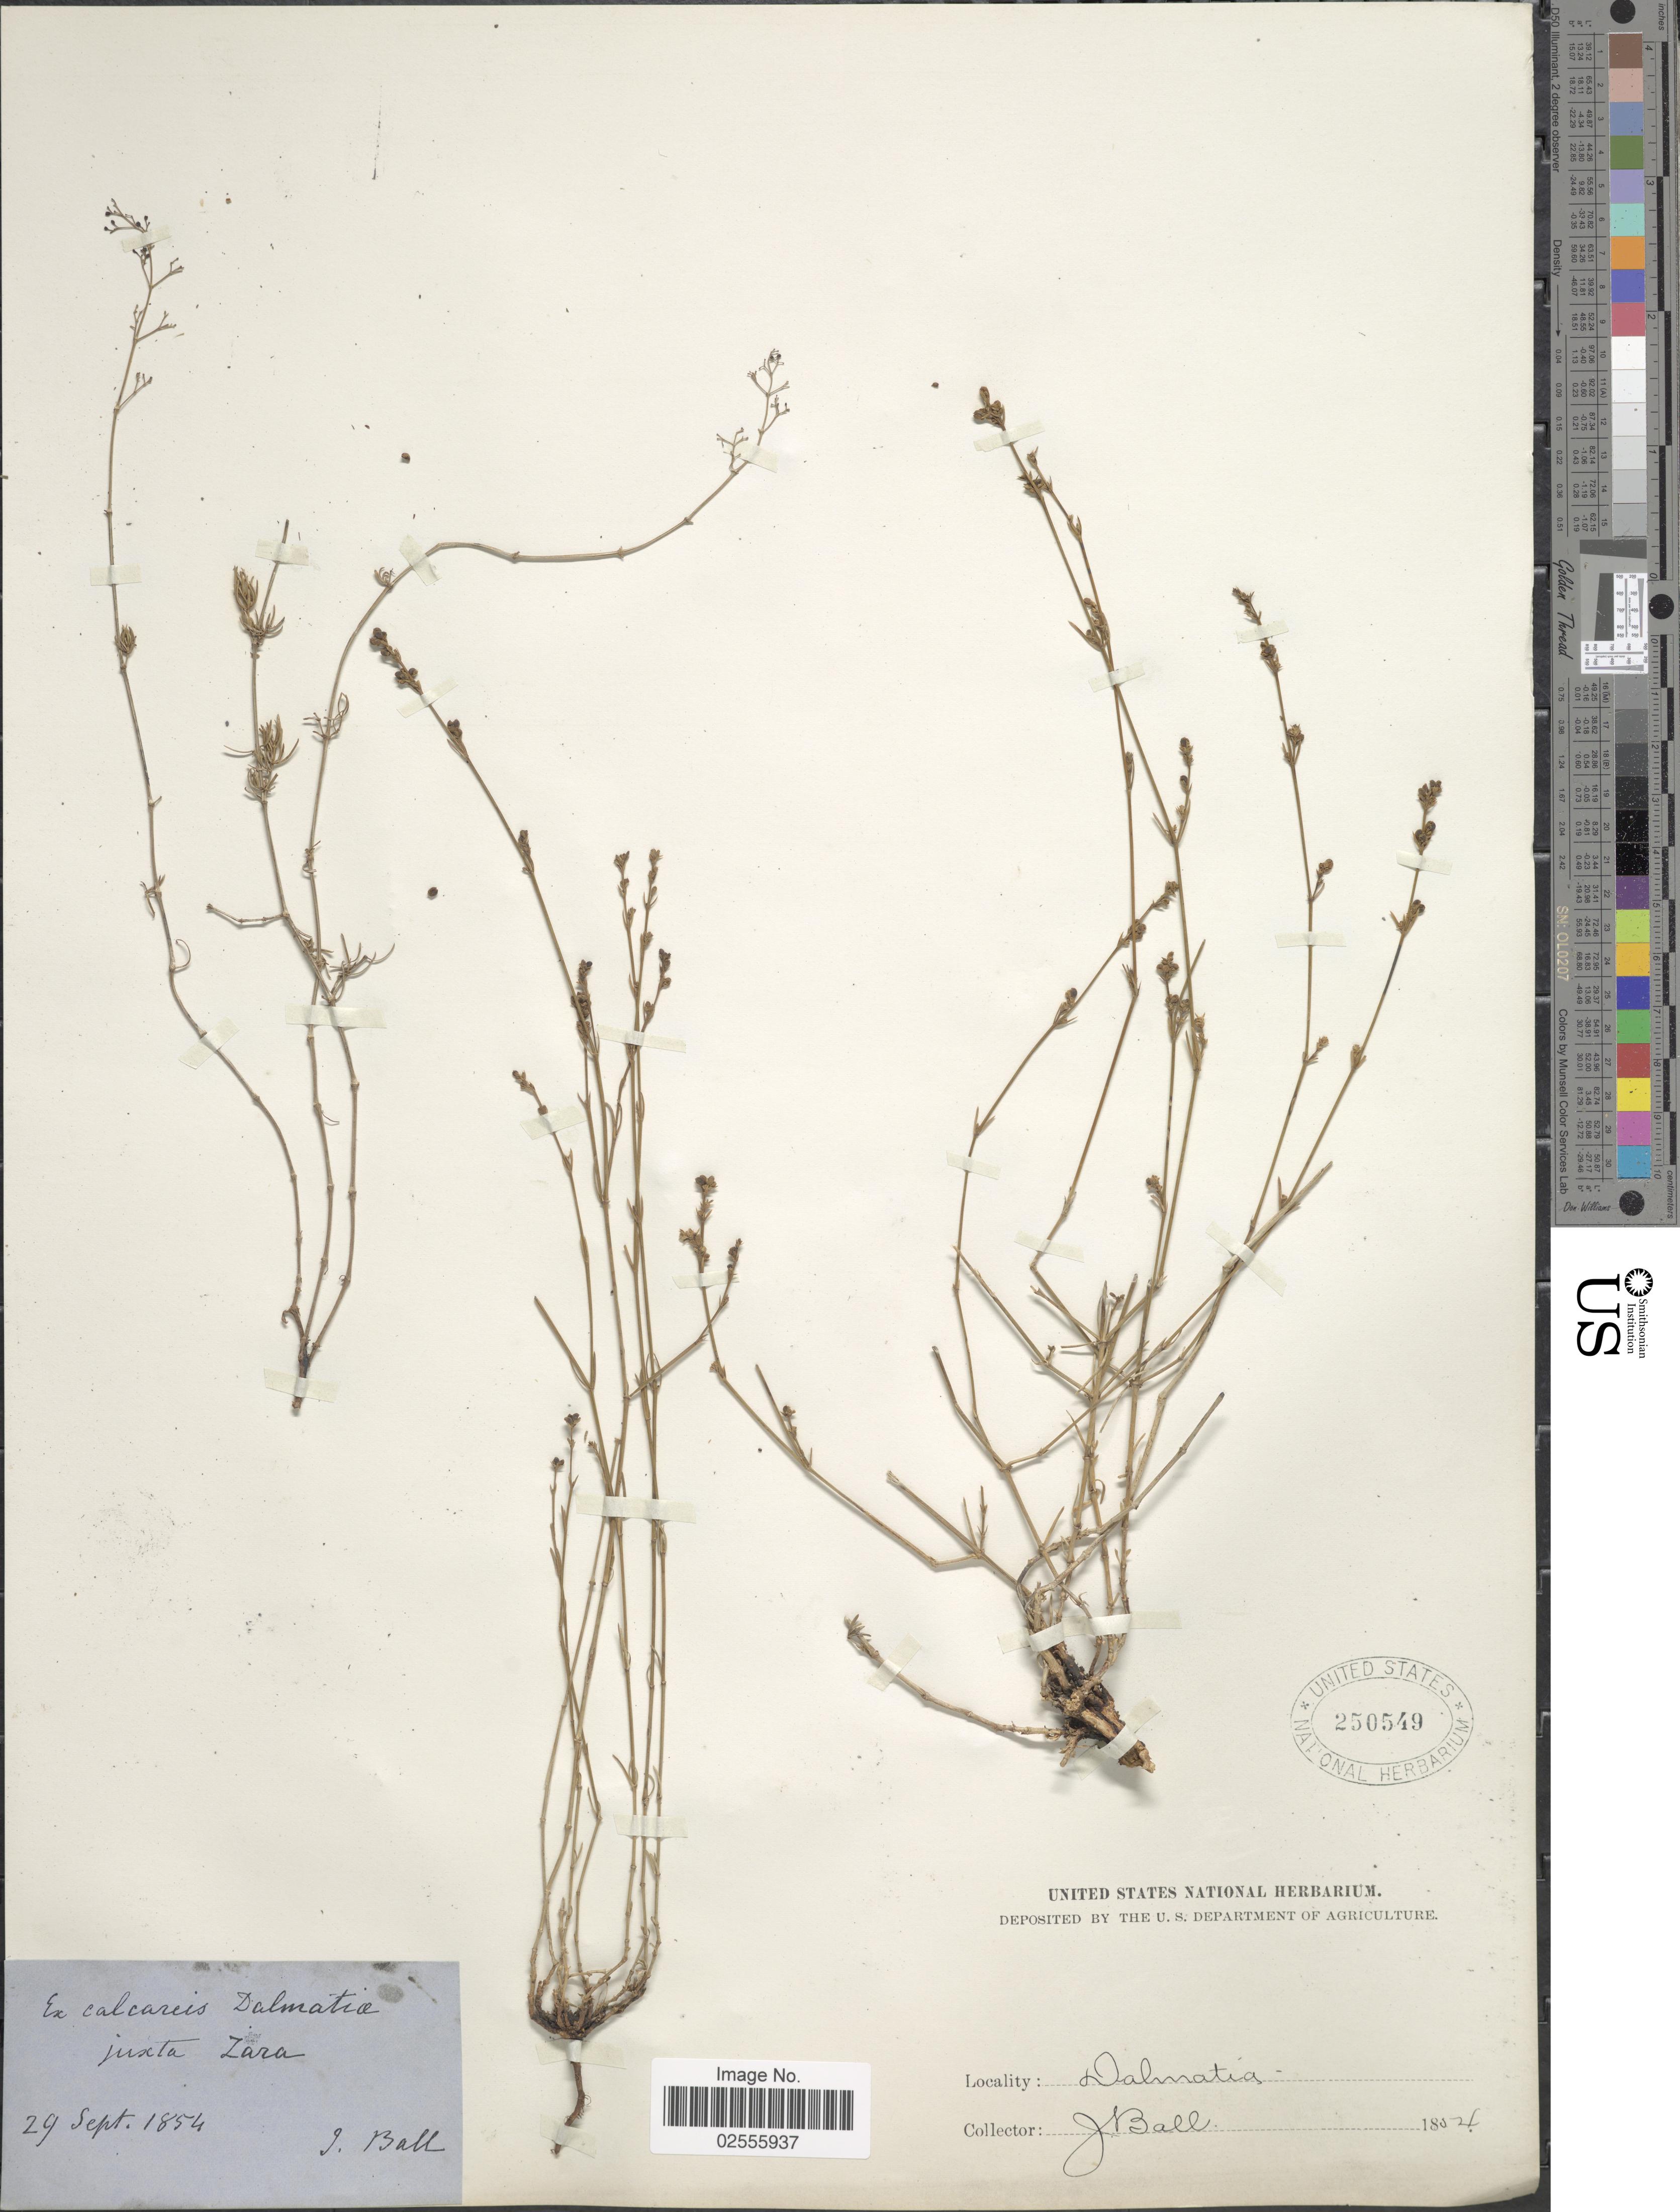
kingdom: Plantae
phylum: Tracheophyta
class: Magnoliopsida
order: Gentianales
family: Rubiaceae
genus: Asperula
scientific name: Asperula sp.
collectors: J. Ball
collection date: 1854-09-29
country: Croatia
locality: Ex calcareis Dalmatia juxta Zara, Dalmatia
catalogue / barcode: US 250549